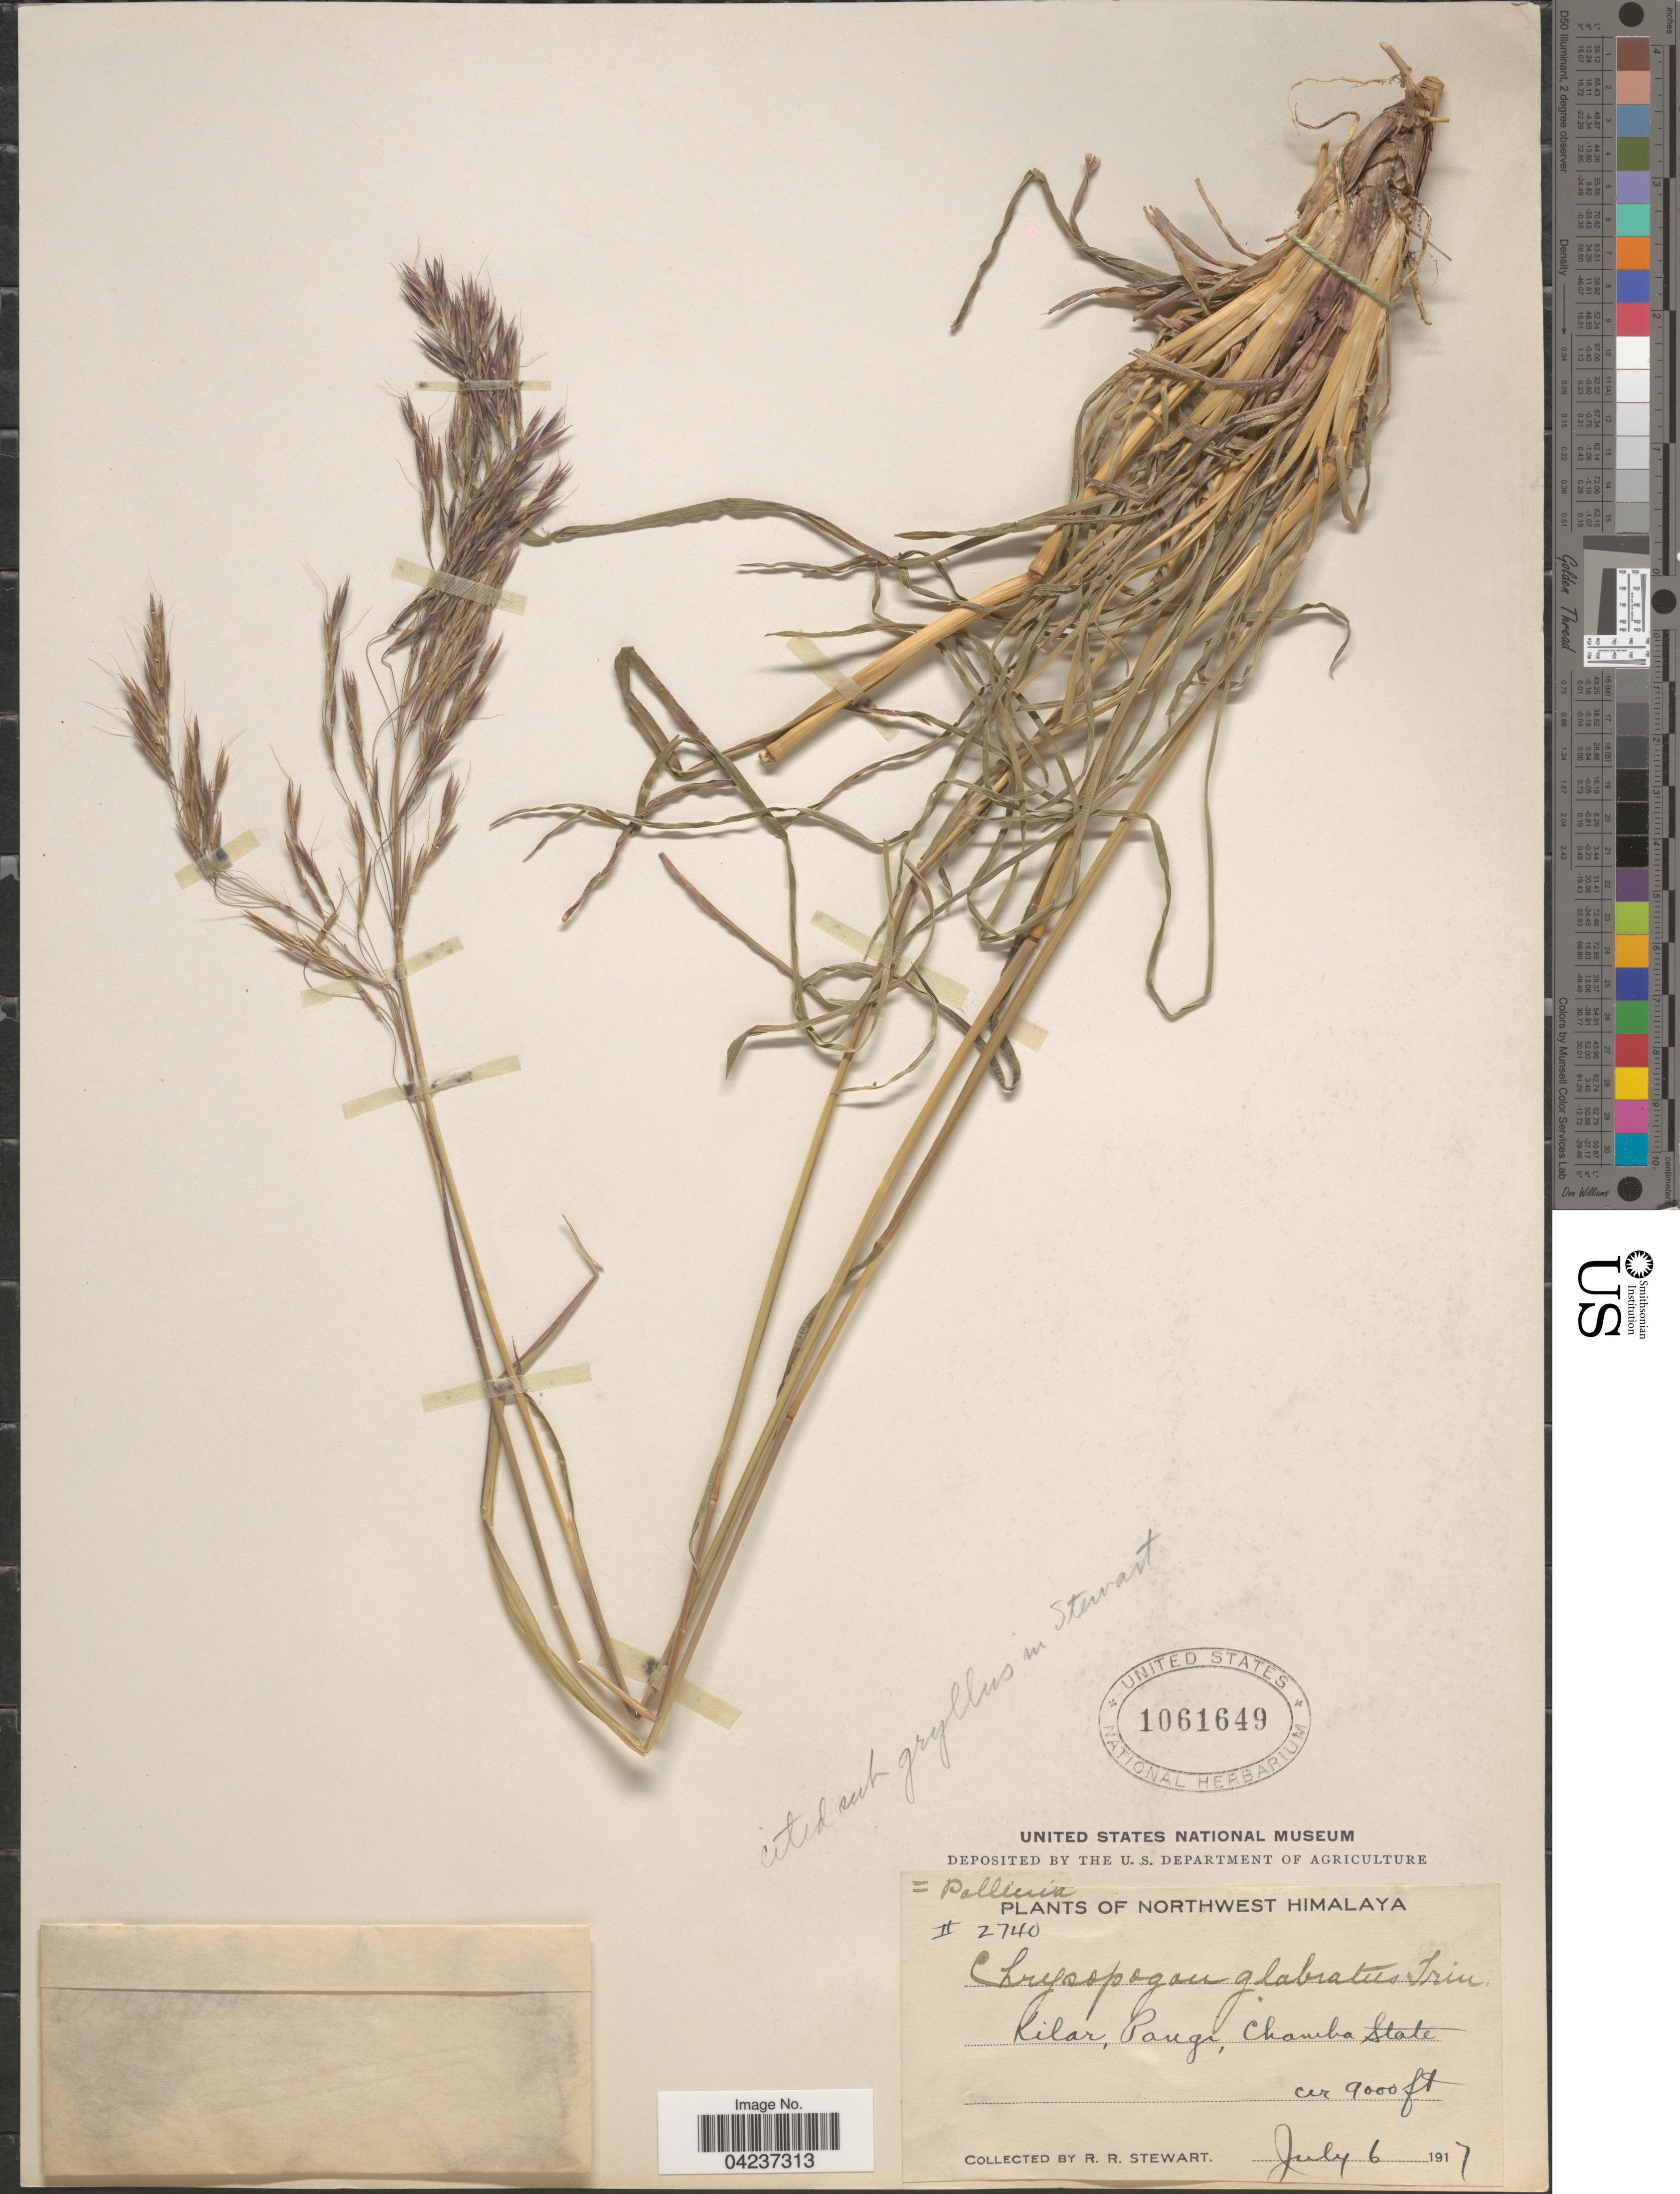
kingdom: Plantae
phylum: Tracheophyta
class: Liliopsida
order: Poales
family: Poaceae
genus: Chrysopogon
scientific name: Chrysopogon gryllus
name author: (L.) Trin.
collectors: R. Stewart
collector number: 2740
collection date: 1917-07-06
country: India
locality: Northwest Himalaya. Kilrar, Pangi, Chamba State.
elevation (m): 2743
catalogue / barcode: US 1061649